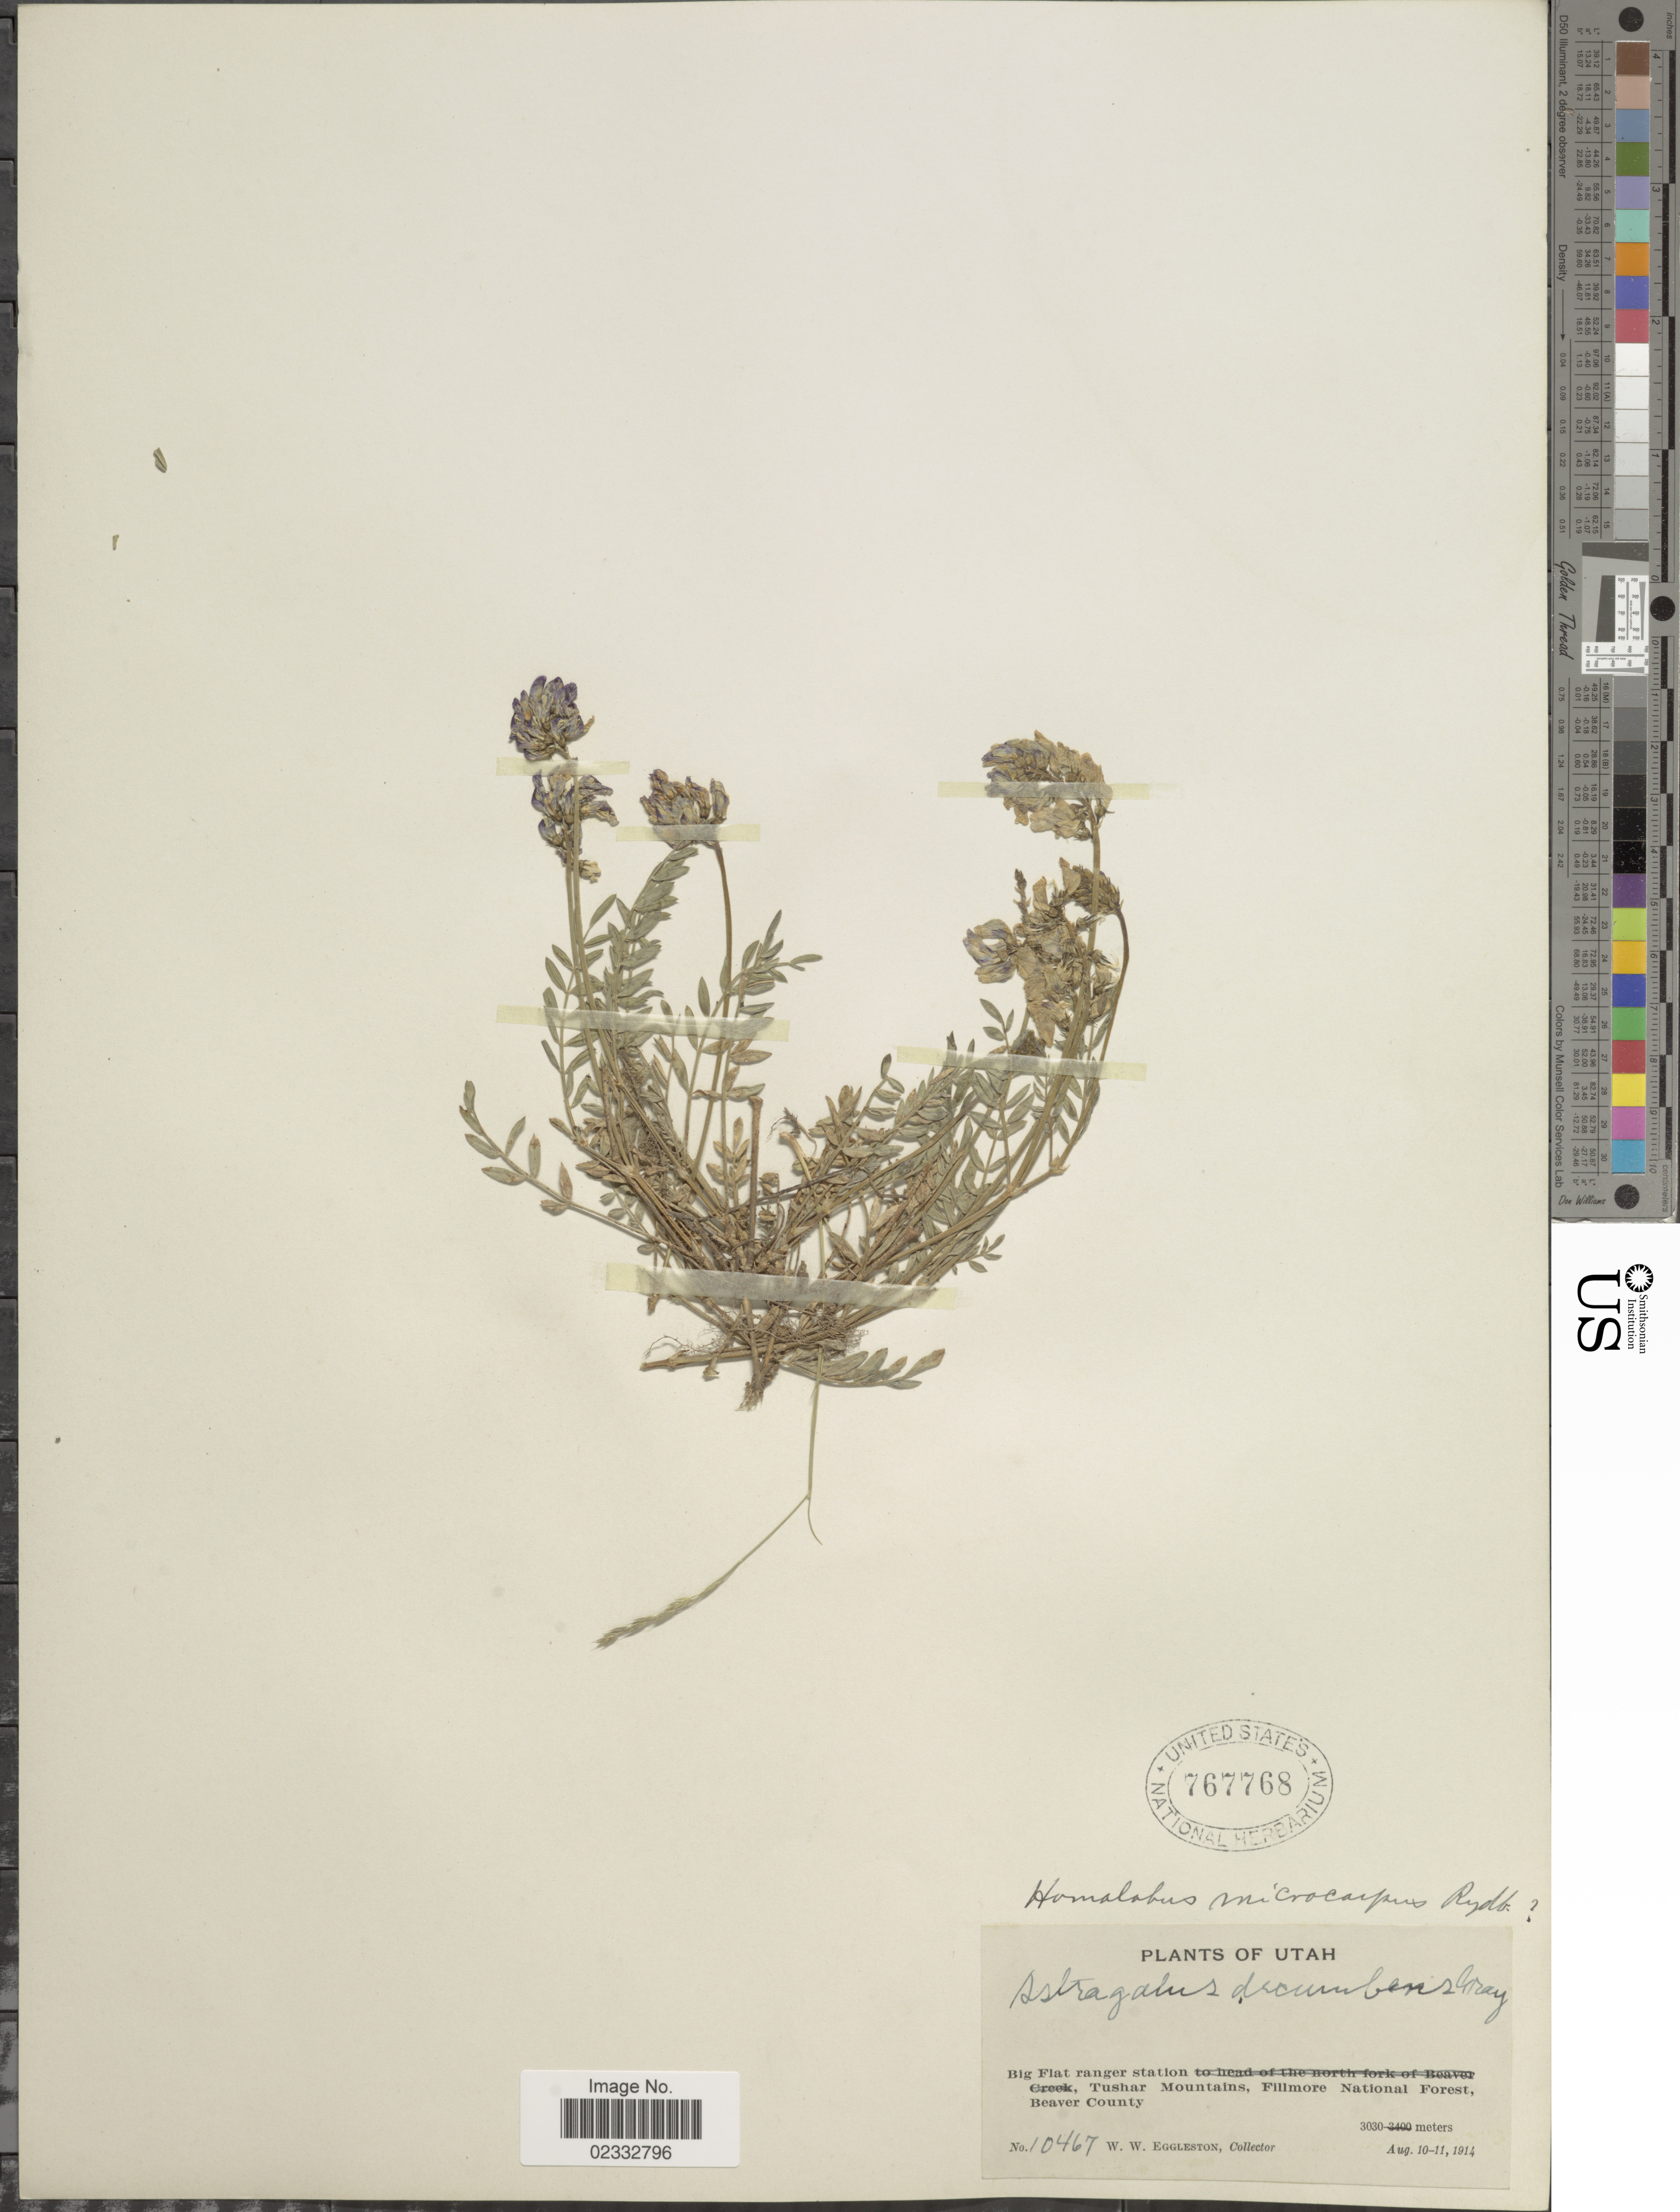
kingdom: Plantae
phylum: Tracheophyta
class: Magnoliopsida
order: Fabales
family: Fabaceae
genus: Astragalus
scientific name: Astragalus microcarpus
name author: A. DC.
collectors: W. W. Eggleston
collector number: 10467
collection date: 1914-08-10/1914-08-11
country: United States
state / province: Utah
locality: Big Flat ranger station, Tushar Mountains, Fillmore National Forest, Beaver County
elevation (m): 3030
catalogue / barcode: US 767768